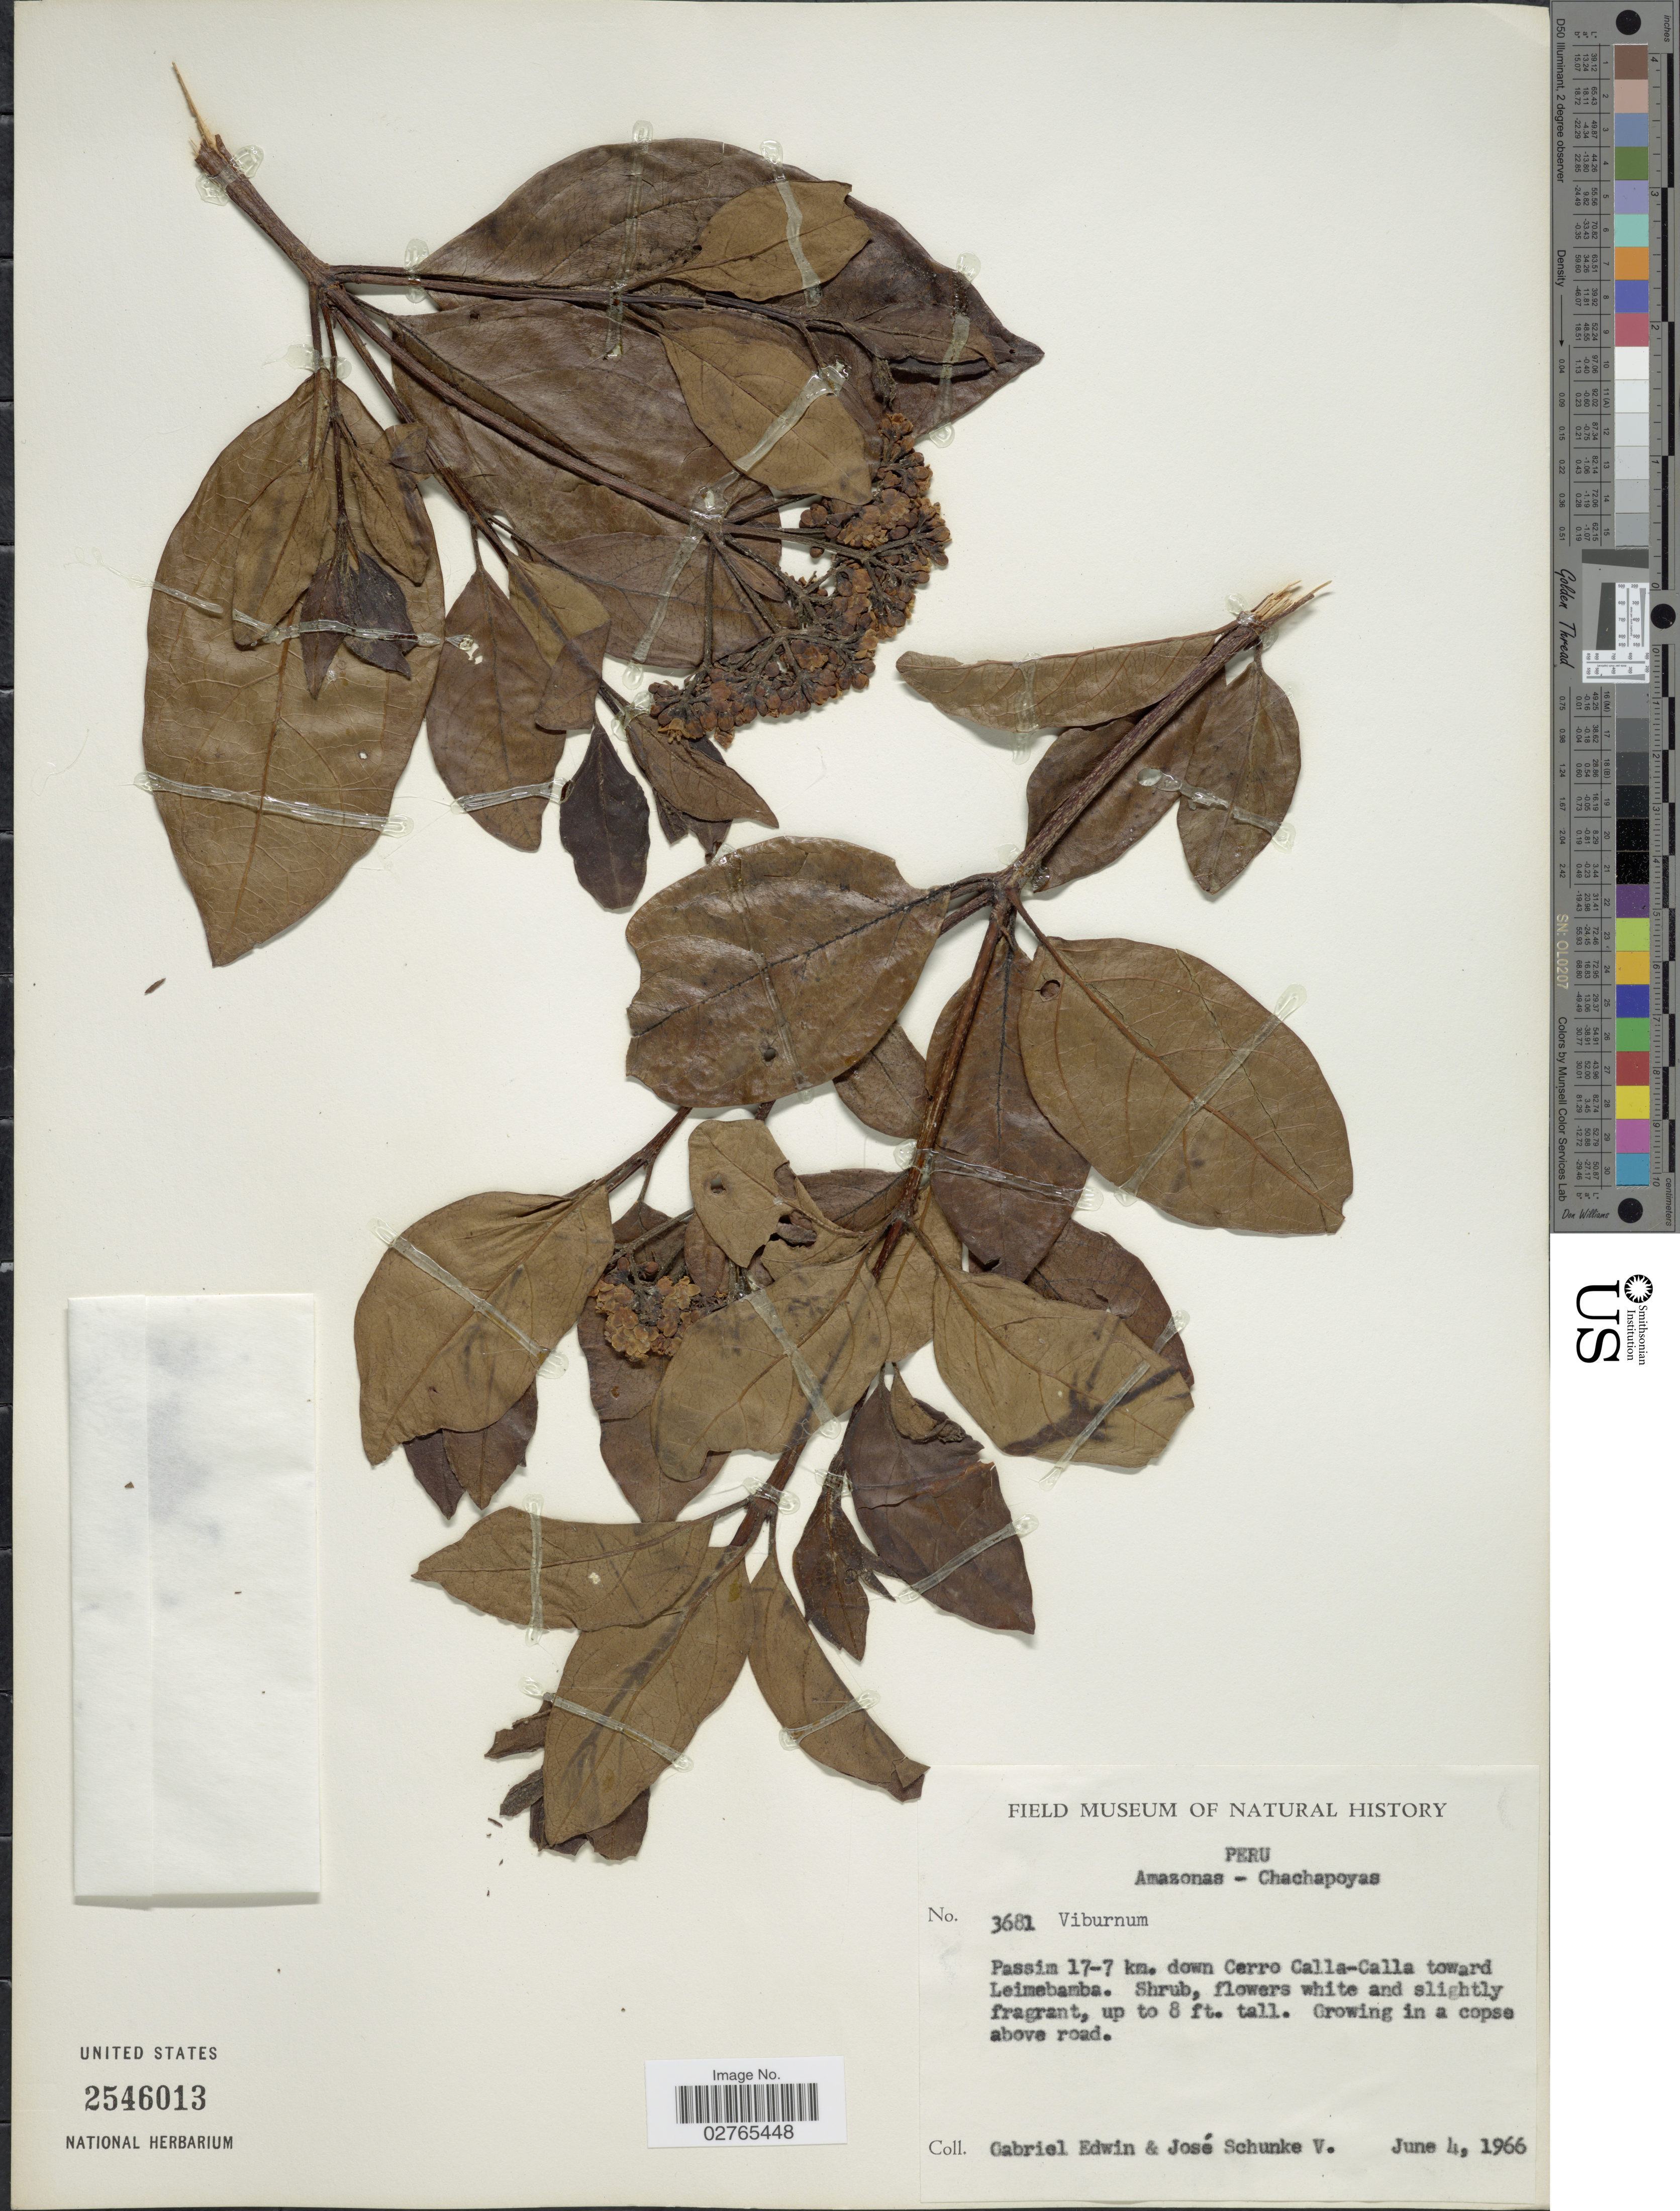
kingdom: Plantae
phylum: Tracheophyta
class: Magnoliopsida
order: Dipsacales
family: Viburnaceae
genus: Viburnum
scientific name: Viburnum sp.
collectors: G. Edwin & J. Schunke Vigo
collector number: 3681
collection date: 1966-06-04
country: Peru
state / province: Amazonas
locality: Amazonas-Chachapoyas. Passim 17-7 km. down Cerro Calla-Calla toward Leimebamba.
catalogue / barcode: US 2546013